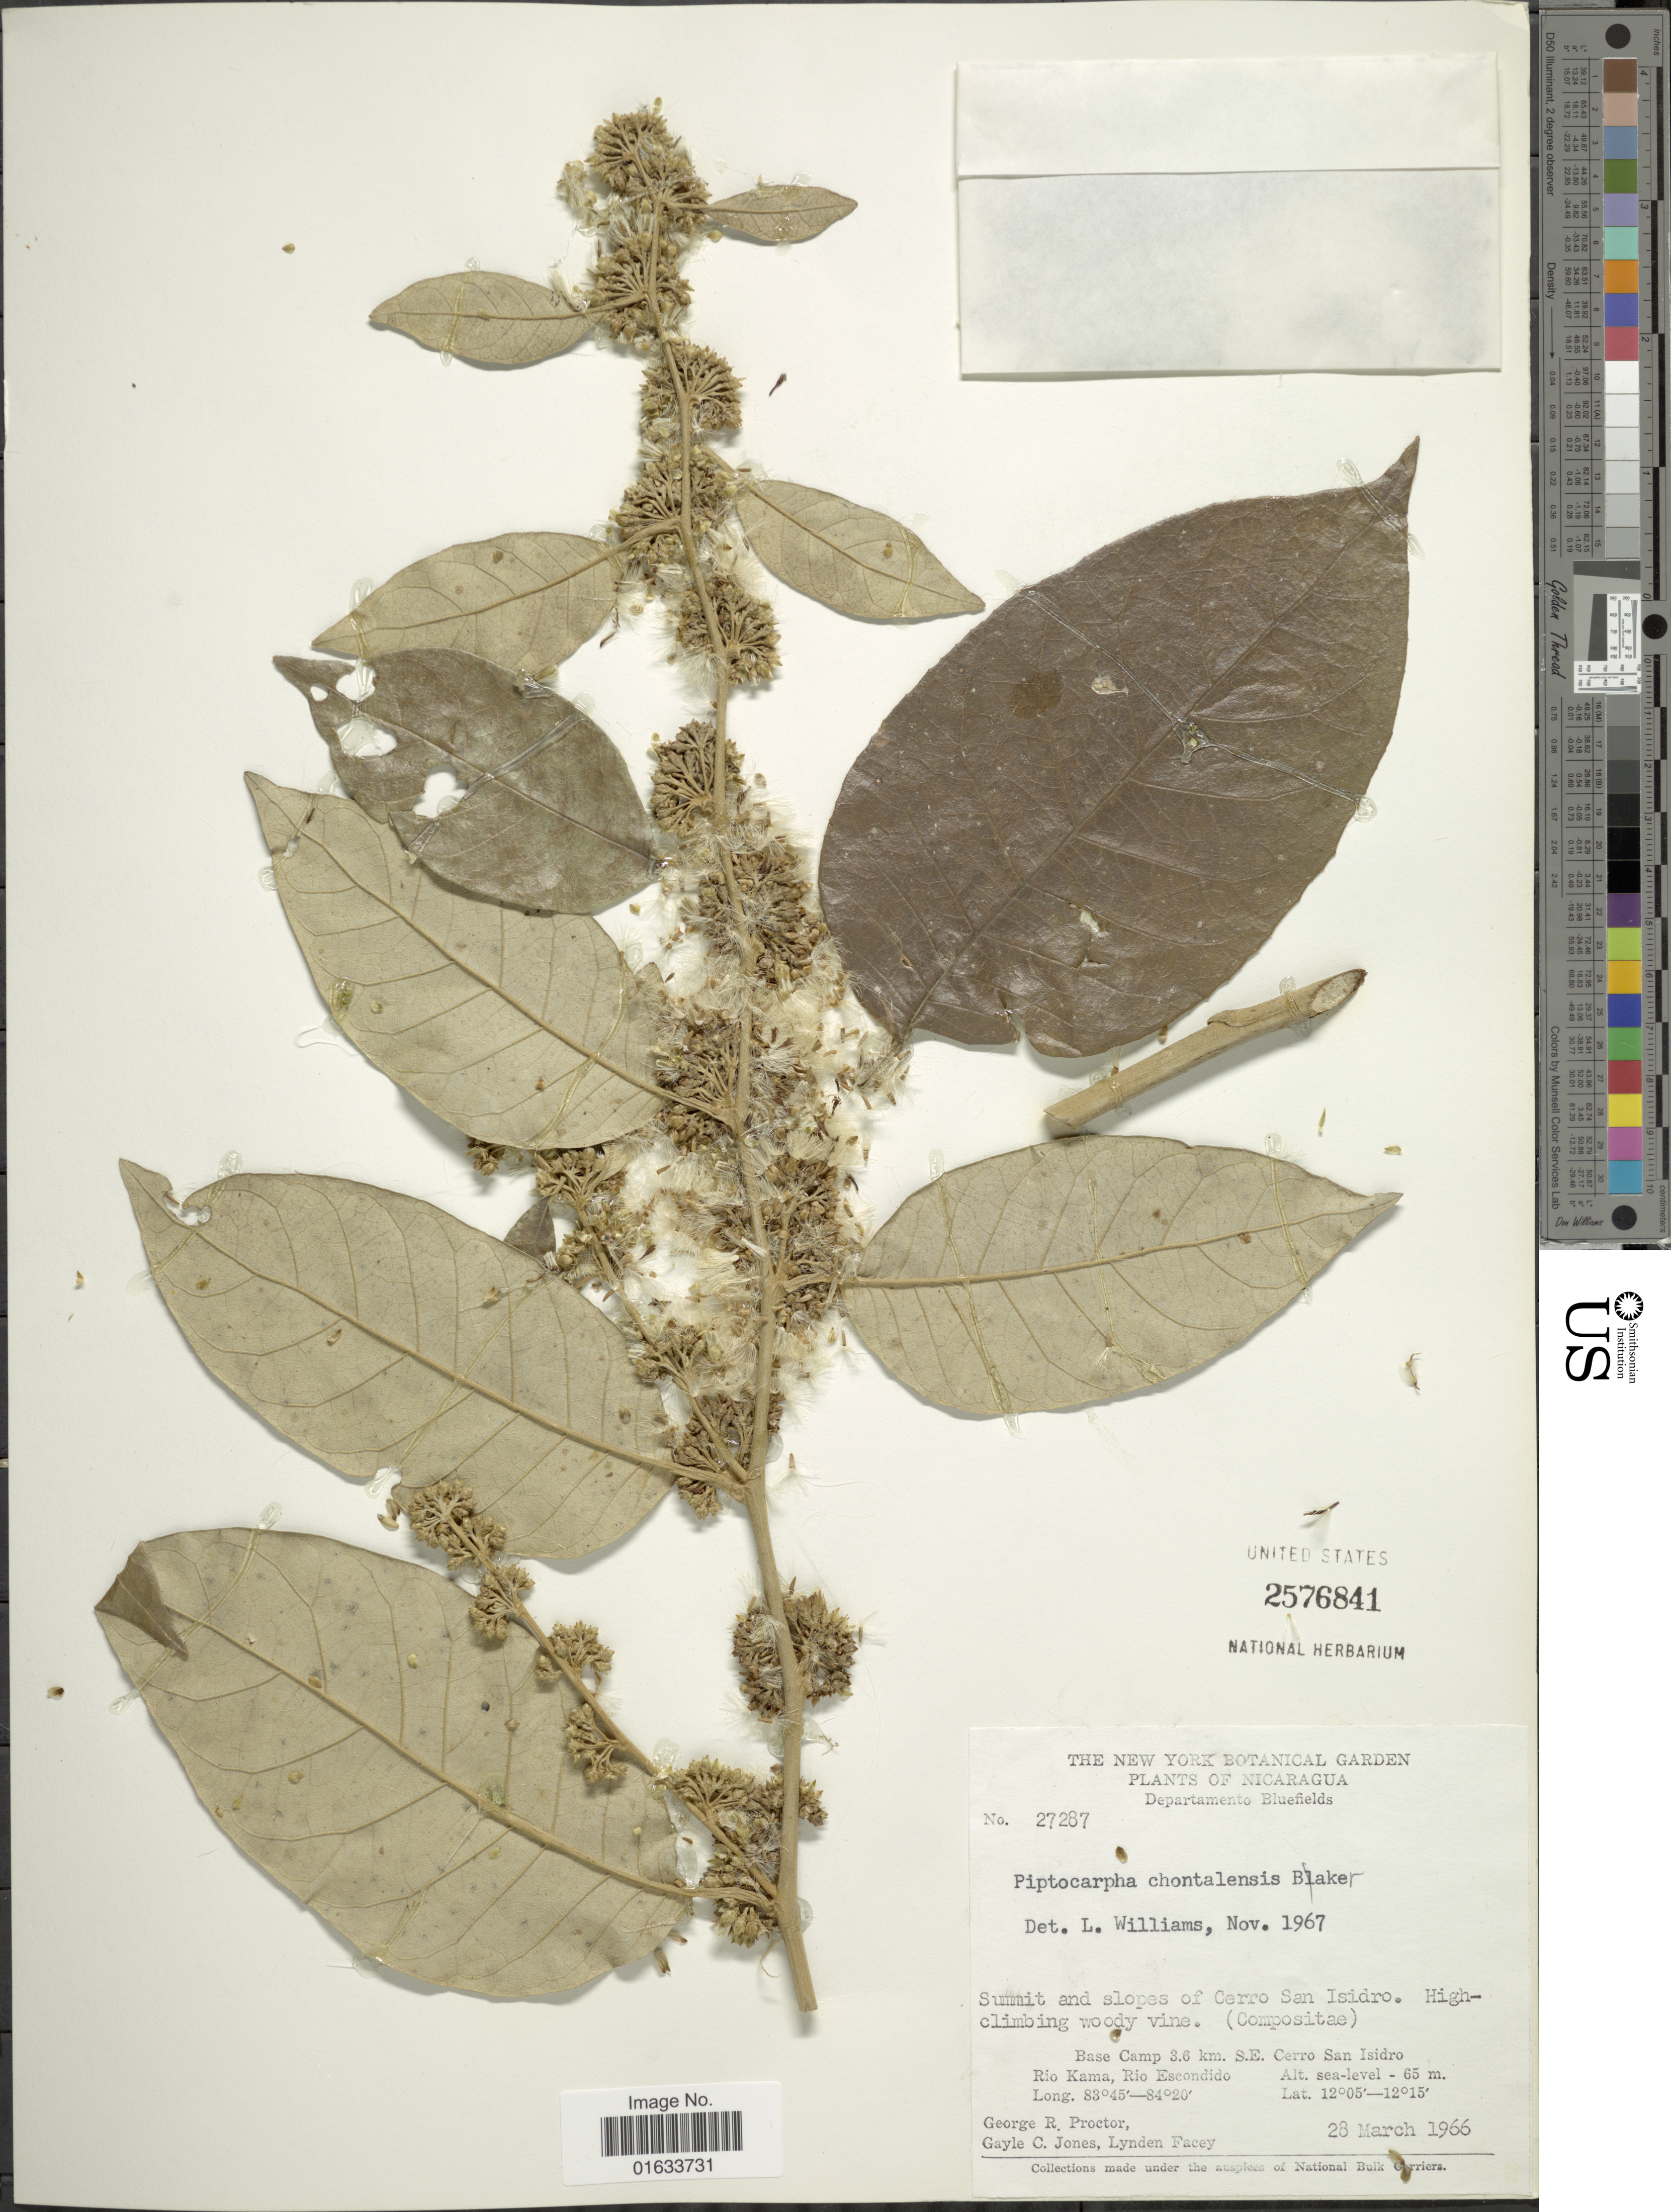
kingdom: Plantae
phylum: Tracheophyta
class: Magnoliopsida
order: Asterales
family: Asteraceae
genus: Piptocarpha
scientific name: Piptocarpha poeppigiana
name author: (DC.) Baker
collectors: G. R. Proctor, G. C. Jones & L. Facey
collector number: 27287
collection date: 1966-03-28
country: Nicaragua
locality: Departamento Bluefields. Base Camp 3.6 km. S.E. Cerro San Isidro. Rio Kama, Rio Escondido.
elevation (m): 65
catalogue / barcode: US 2576841